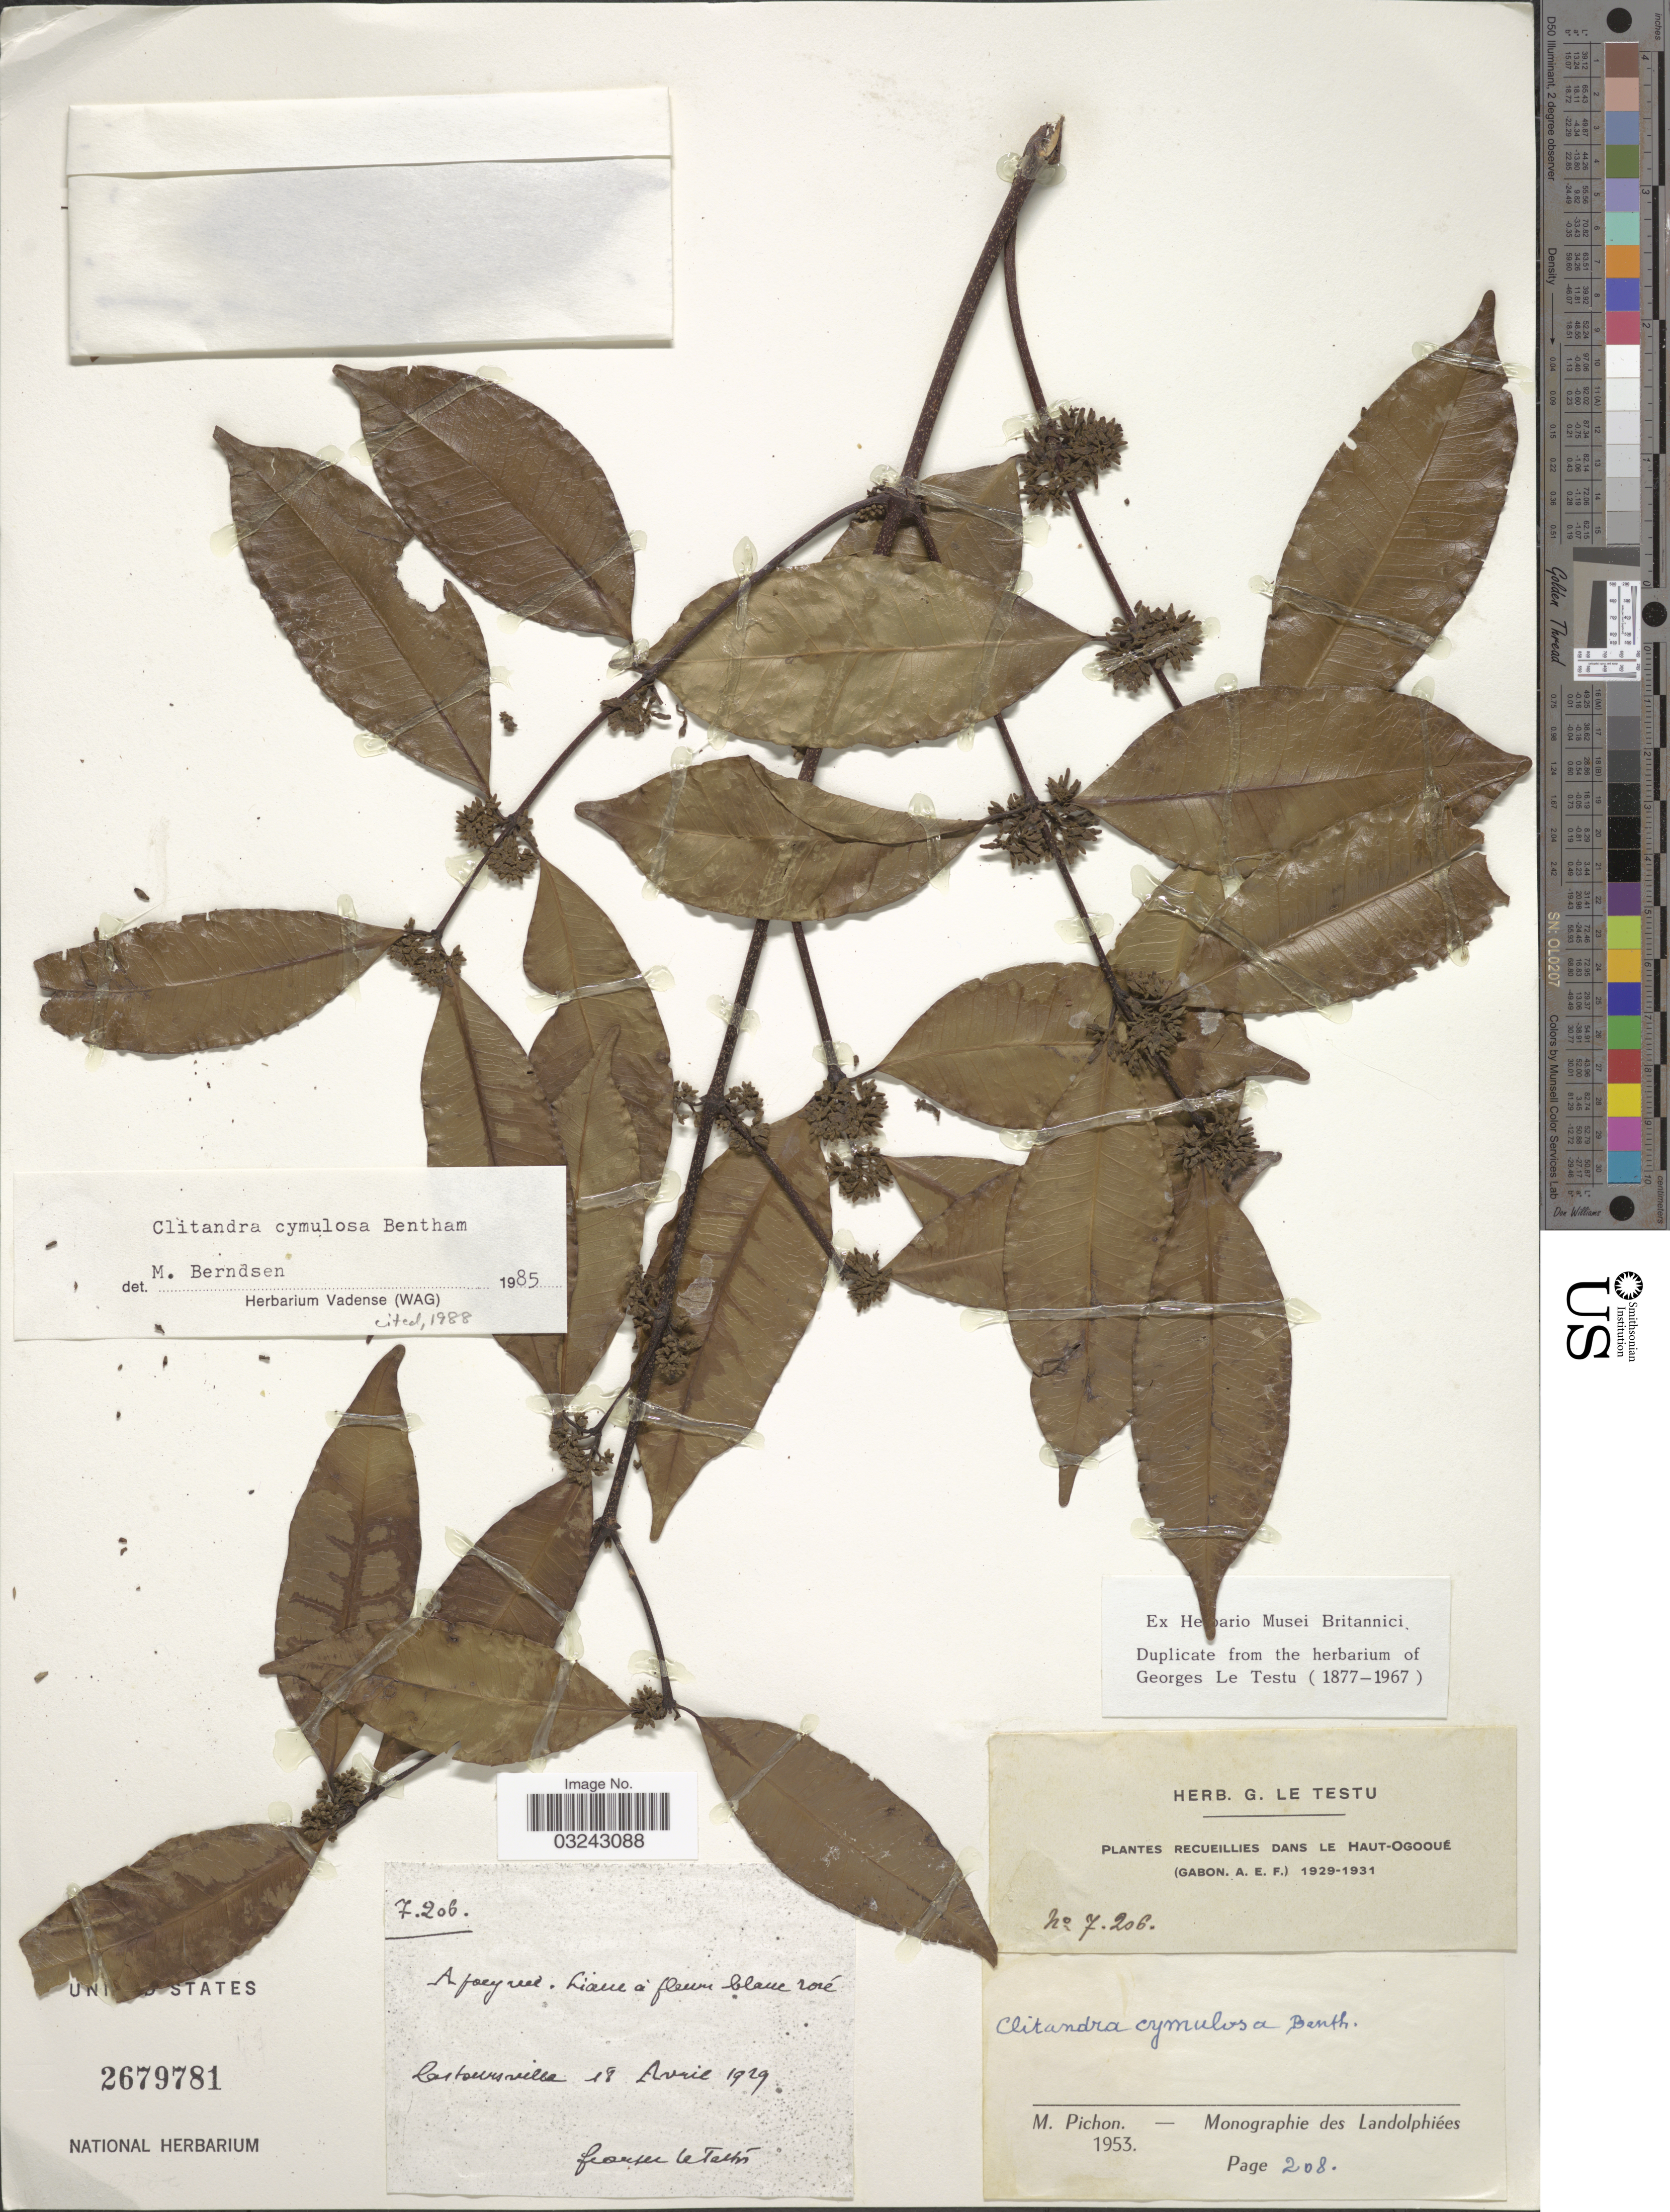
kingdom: Plantae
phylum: Tracheophyta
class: Magnoliopsida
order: Gentianales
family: Apocynaceae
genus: Clitandra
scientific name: Clitandra cymulosa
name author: Benth.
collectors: G. Le Testu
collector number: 7206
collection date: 1929-04-18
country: Gabon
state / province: Haut-Ogooue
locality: Lastoursville. A.E.F.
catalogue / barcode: US 2679781